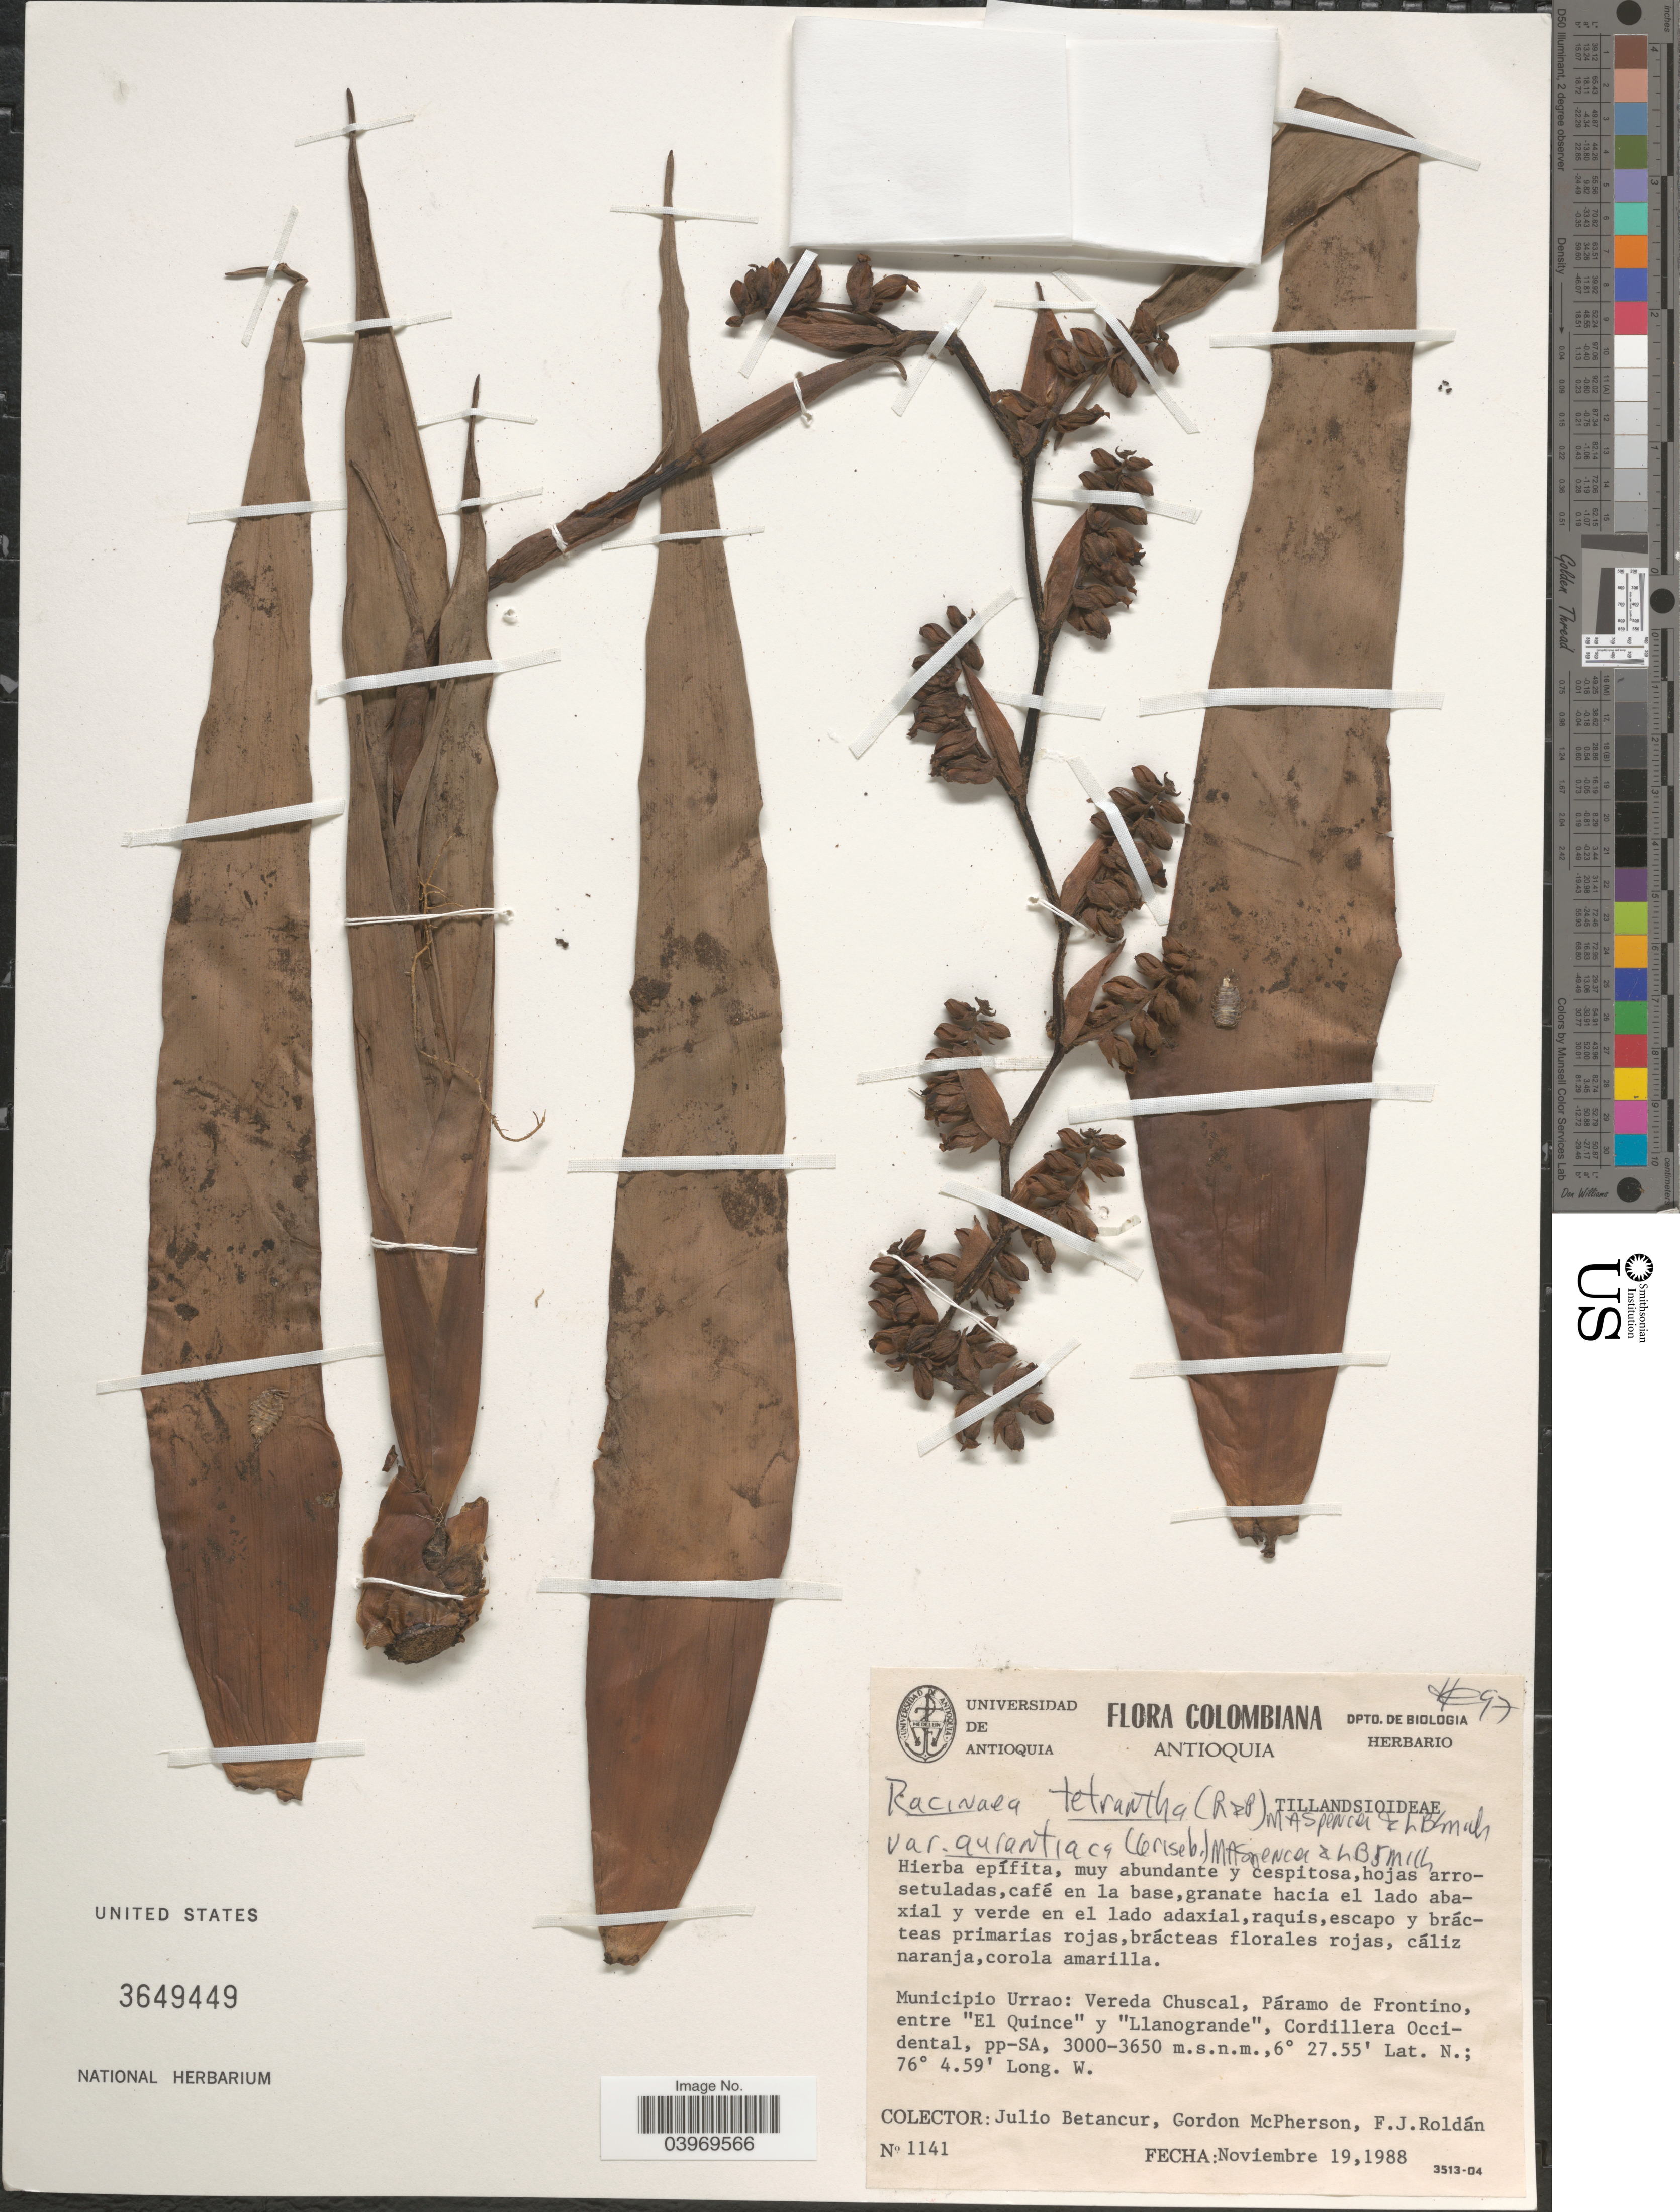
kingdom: Plantae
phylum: Tracheophyta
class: Liliopsida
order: Poales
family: Bromeliaceae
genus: Racinaea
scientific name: Racinaea tetrantha var. aurantiaca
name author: (Griseb.) M.A. Spencer & L.B. Sm.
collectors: J. Betancur, G. McPherson & F. J. Roldán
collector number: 1141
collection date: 1988-11-19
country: Colombia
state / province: Antioquia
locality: Municipio Errao: Vereda Chuscal, Páramo de Frontino, entre "El Quince"y "Llanogrande", Cordillera Occidental.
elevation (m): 3000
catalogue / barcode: US 3649449